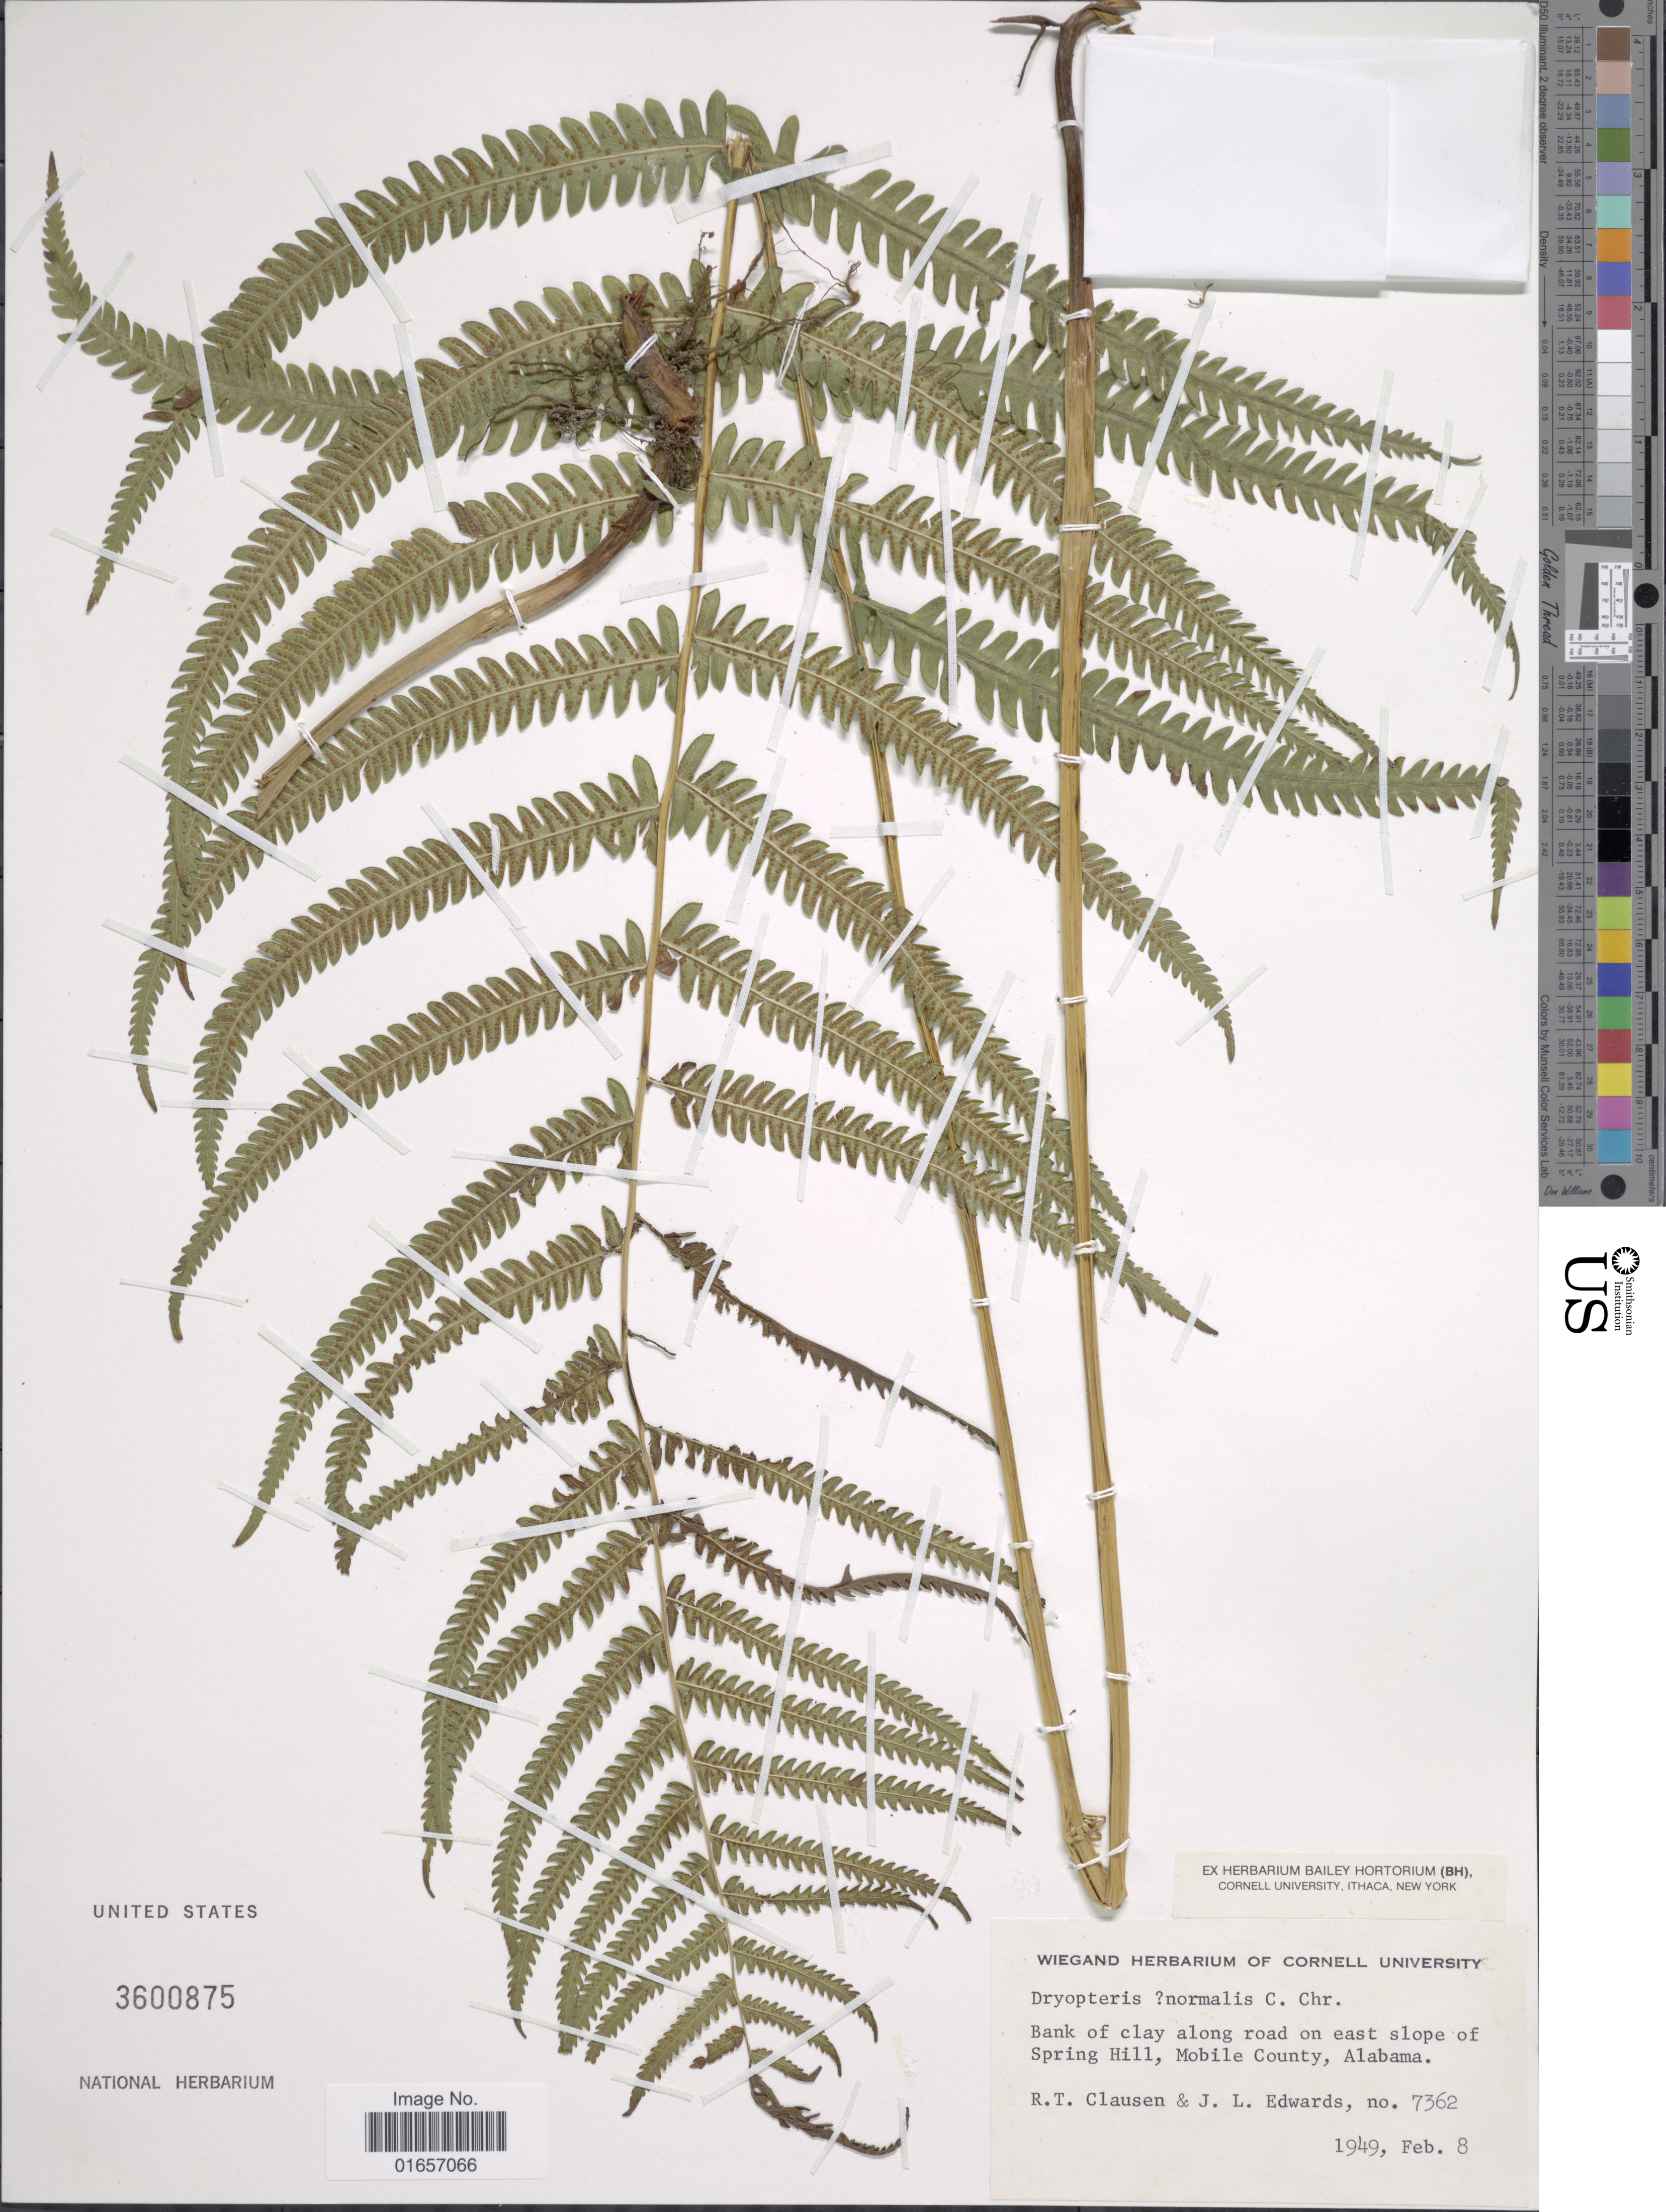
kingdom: Plantae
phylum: Tracheophyta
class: Polypodiopsida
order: Polypodiales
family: Thelypteridaceae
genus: Christella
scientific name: Christella kunthii comb. ined.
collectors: R. T. Clausen & J. Edwards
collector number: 7362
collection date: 1949-02-08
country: United States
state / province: Alabama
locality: Bank of clay along road on east slope of Spring Hill, Mobile County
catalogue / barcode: US 3600875